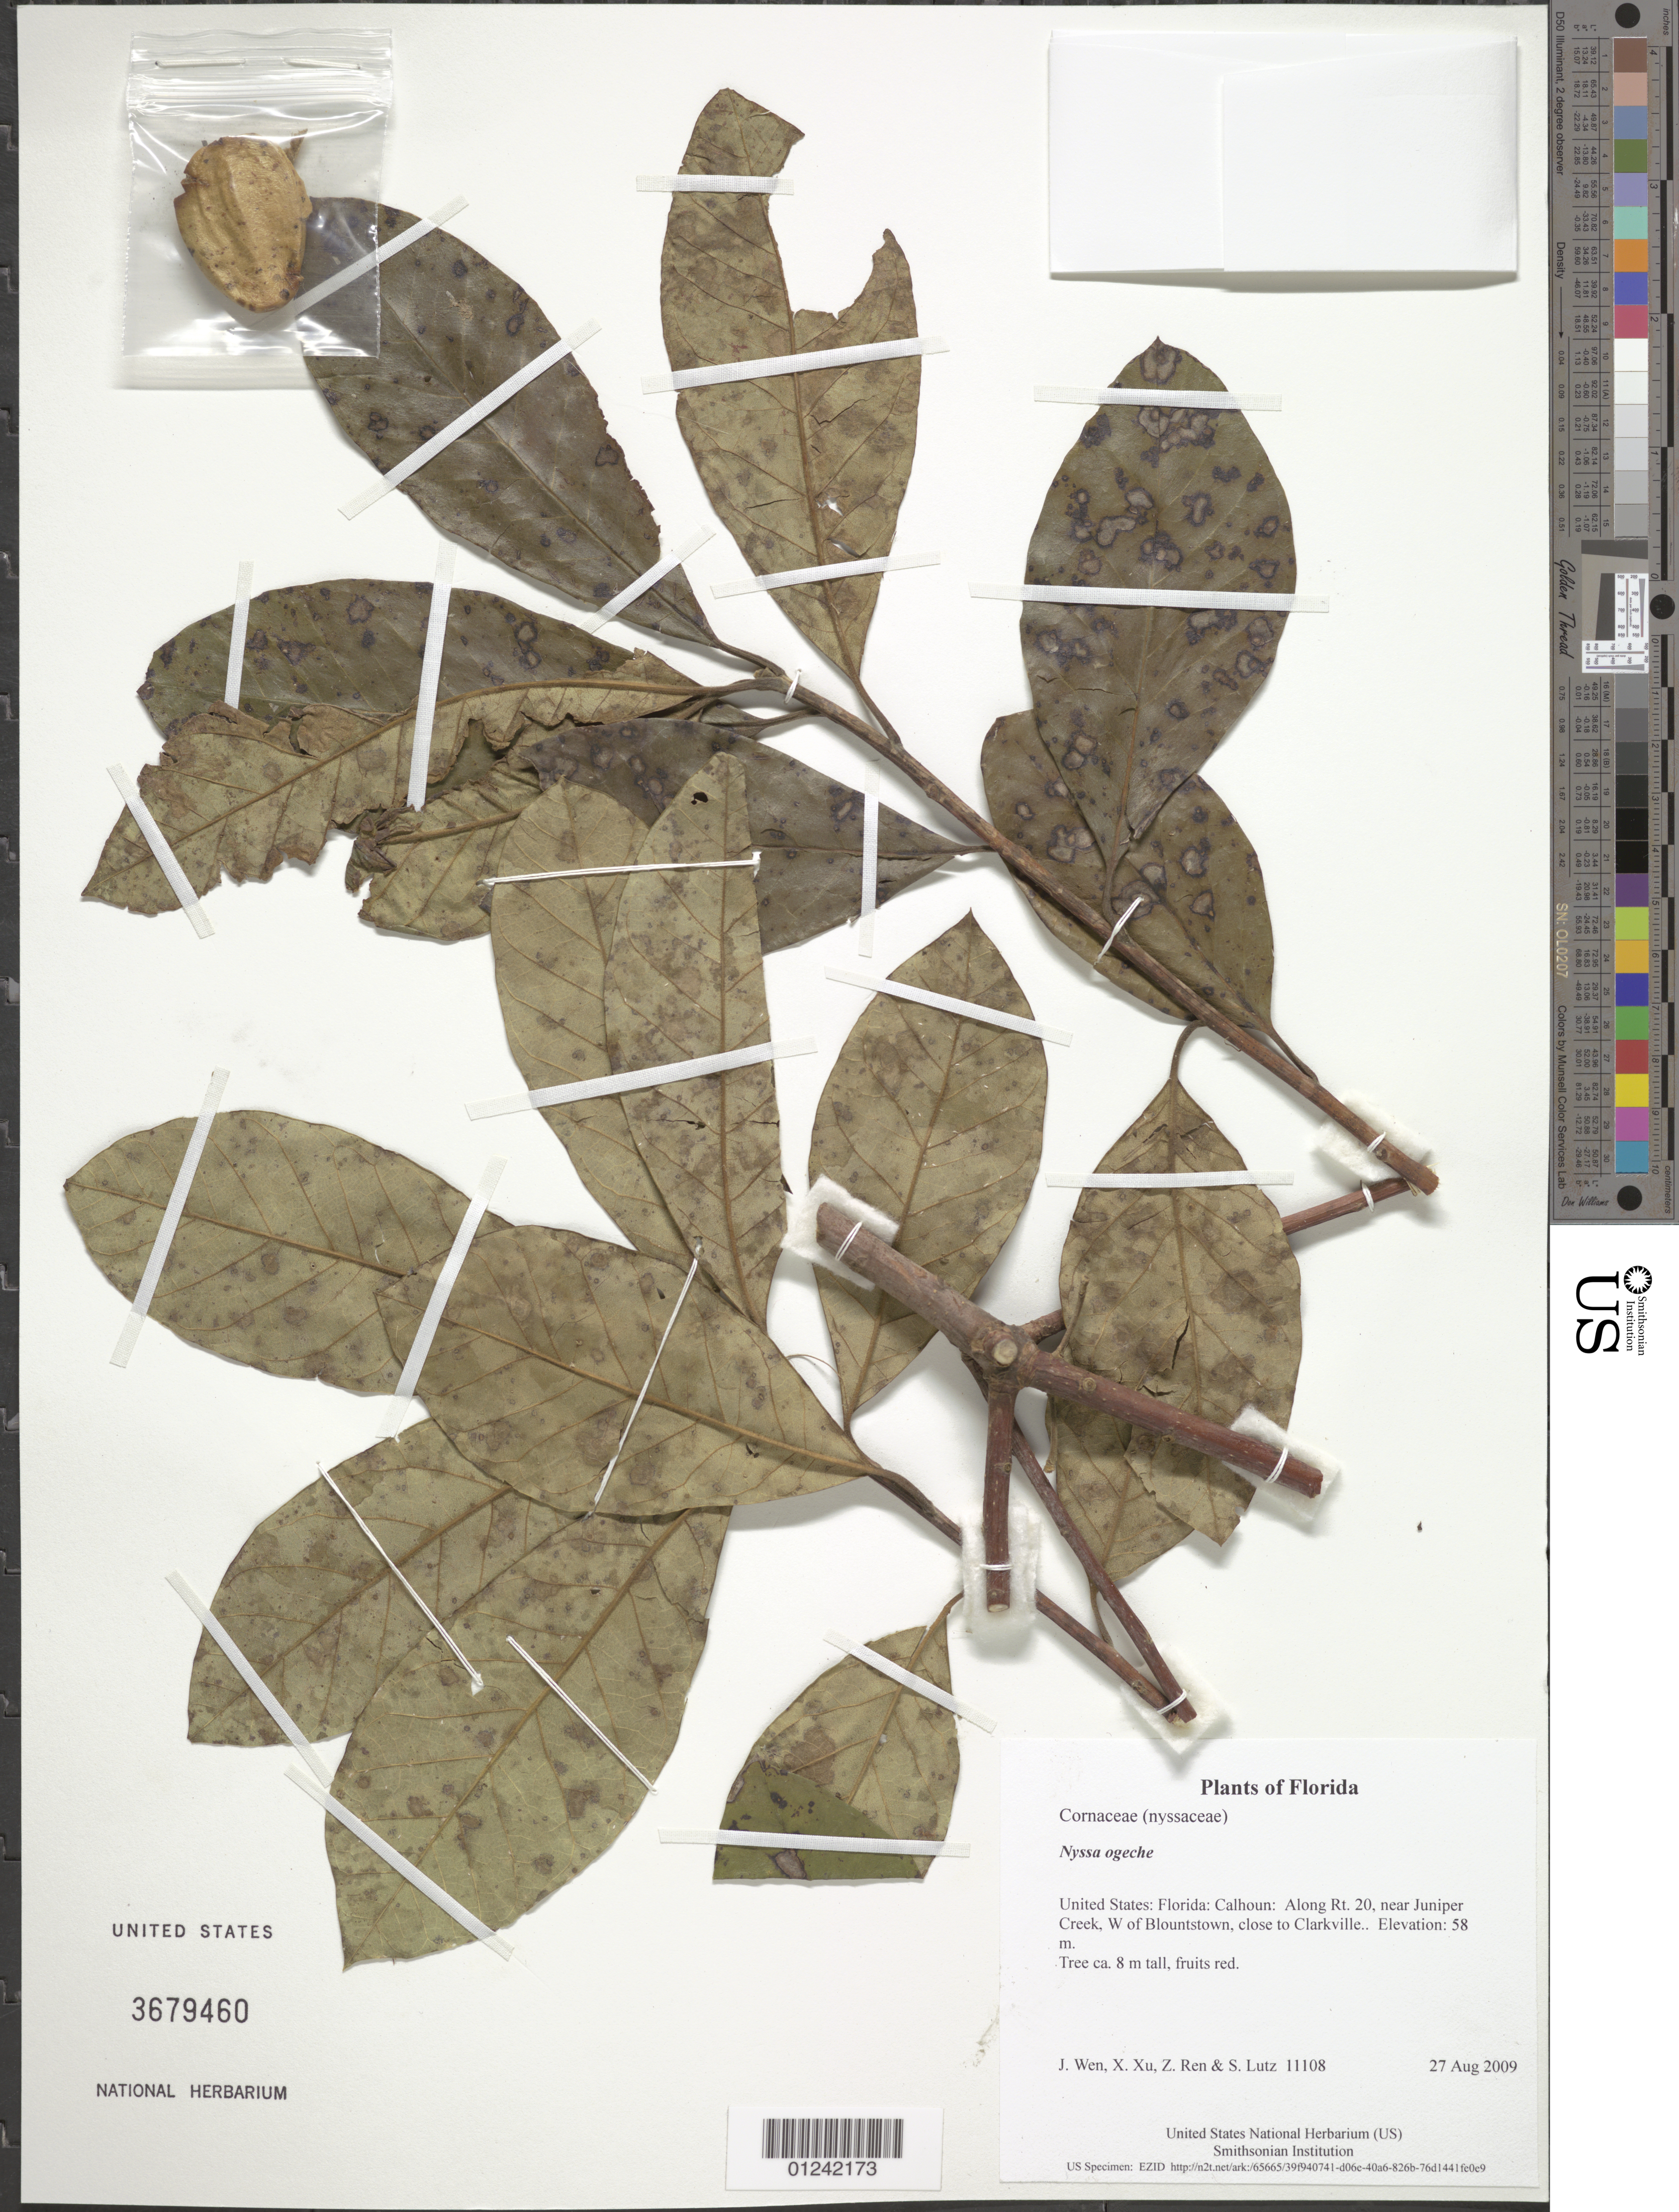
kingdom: Plantae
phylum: Tracheophyta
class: Magnoliopsida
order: Cornales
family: Nyssaceae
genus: Nyssa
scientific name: Nyssa ogeche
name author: W. Bartram ex Marshall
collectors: J. Wen, X. Xu, Z. Ren & S. Lutz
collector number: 11108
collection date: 2009-08-27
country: United States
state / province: Florida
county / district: Calhoun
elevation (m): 58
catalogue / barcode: US 3679460